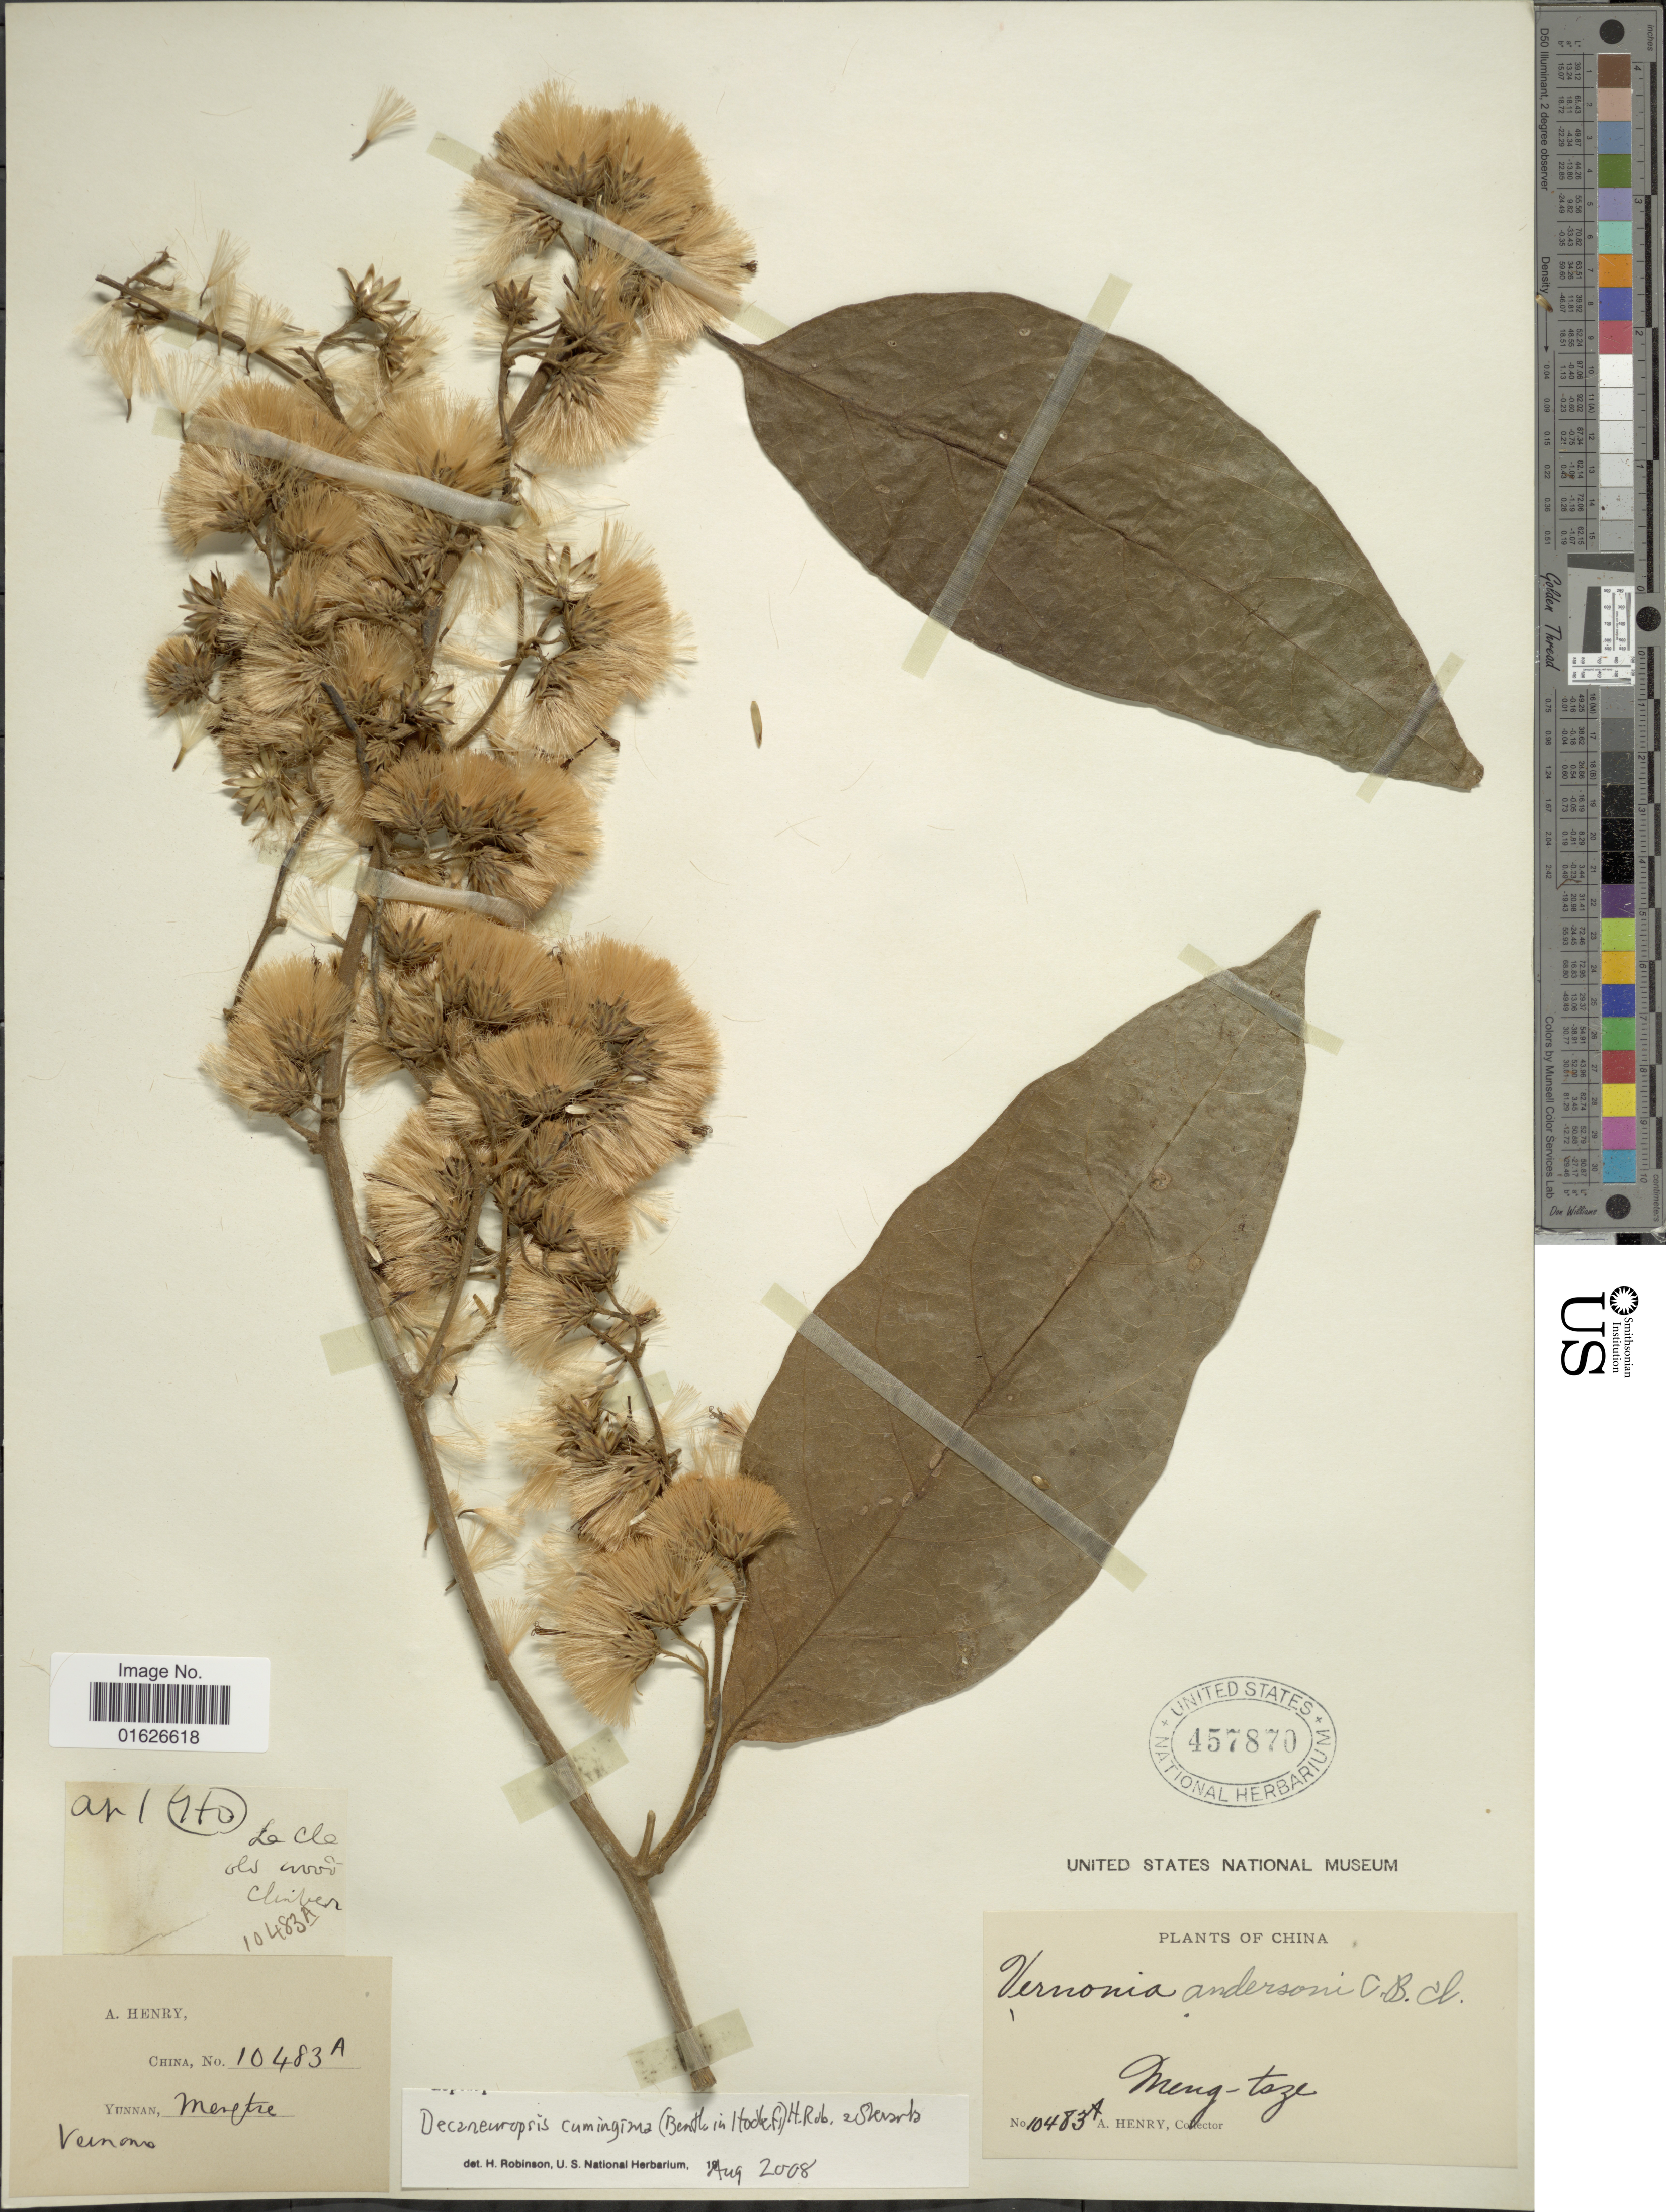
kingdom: Plantae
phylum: Tracheophyta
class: Magnoliopsida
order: Asterales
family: Asteraceae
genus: Decaneuropsis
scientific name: Decaneuropsis cumingiana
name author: (Benth.) H. Rob. & Skvarla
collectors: A. Henry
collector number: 10483 A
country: China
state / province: Yunnan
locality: Meng - Tsze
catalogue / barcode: US 457870